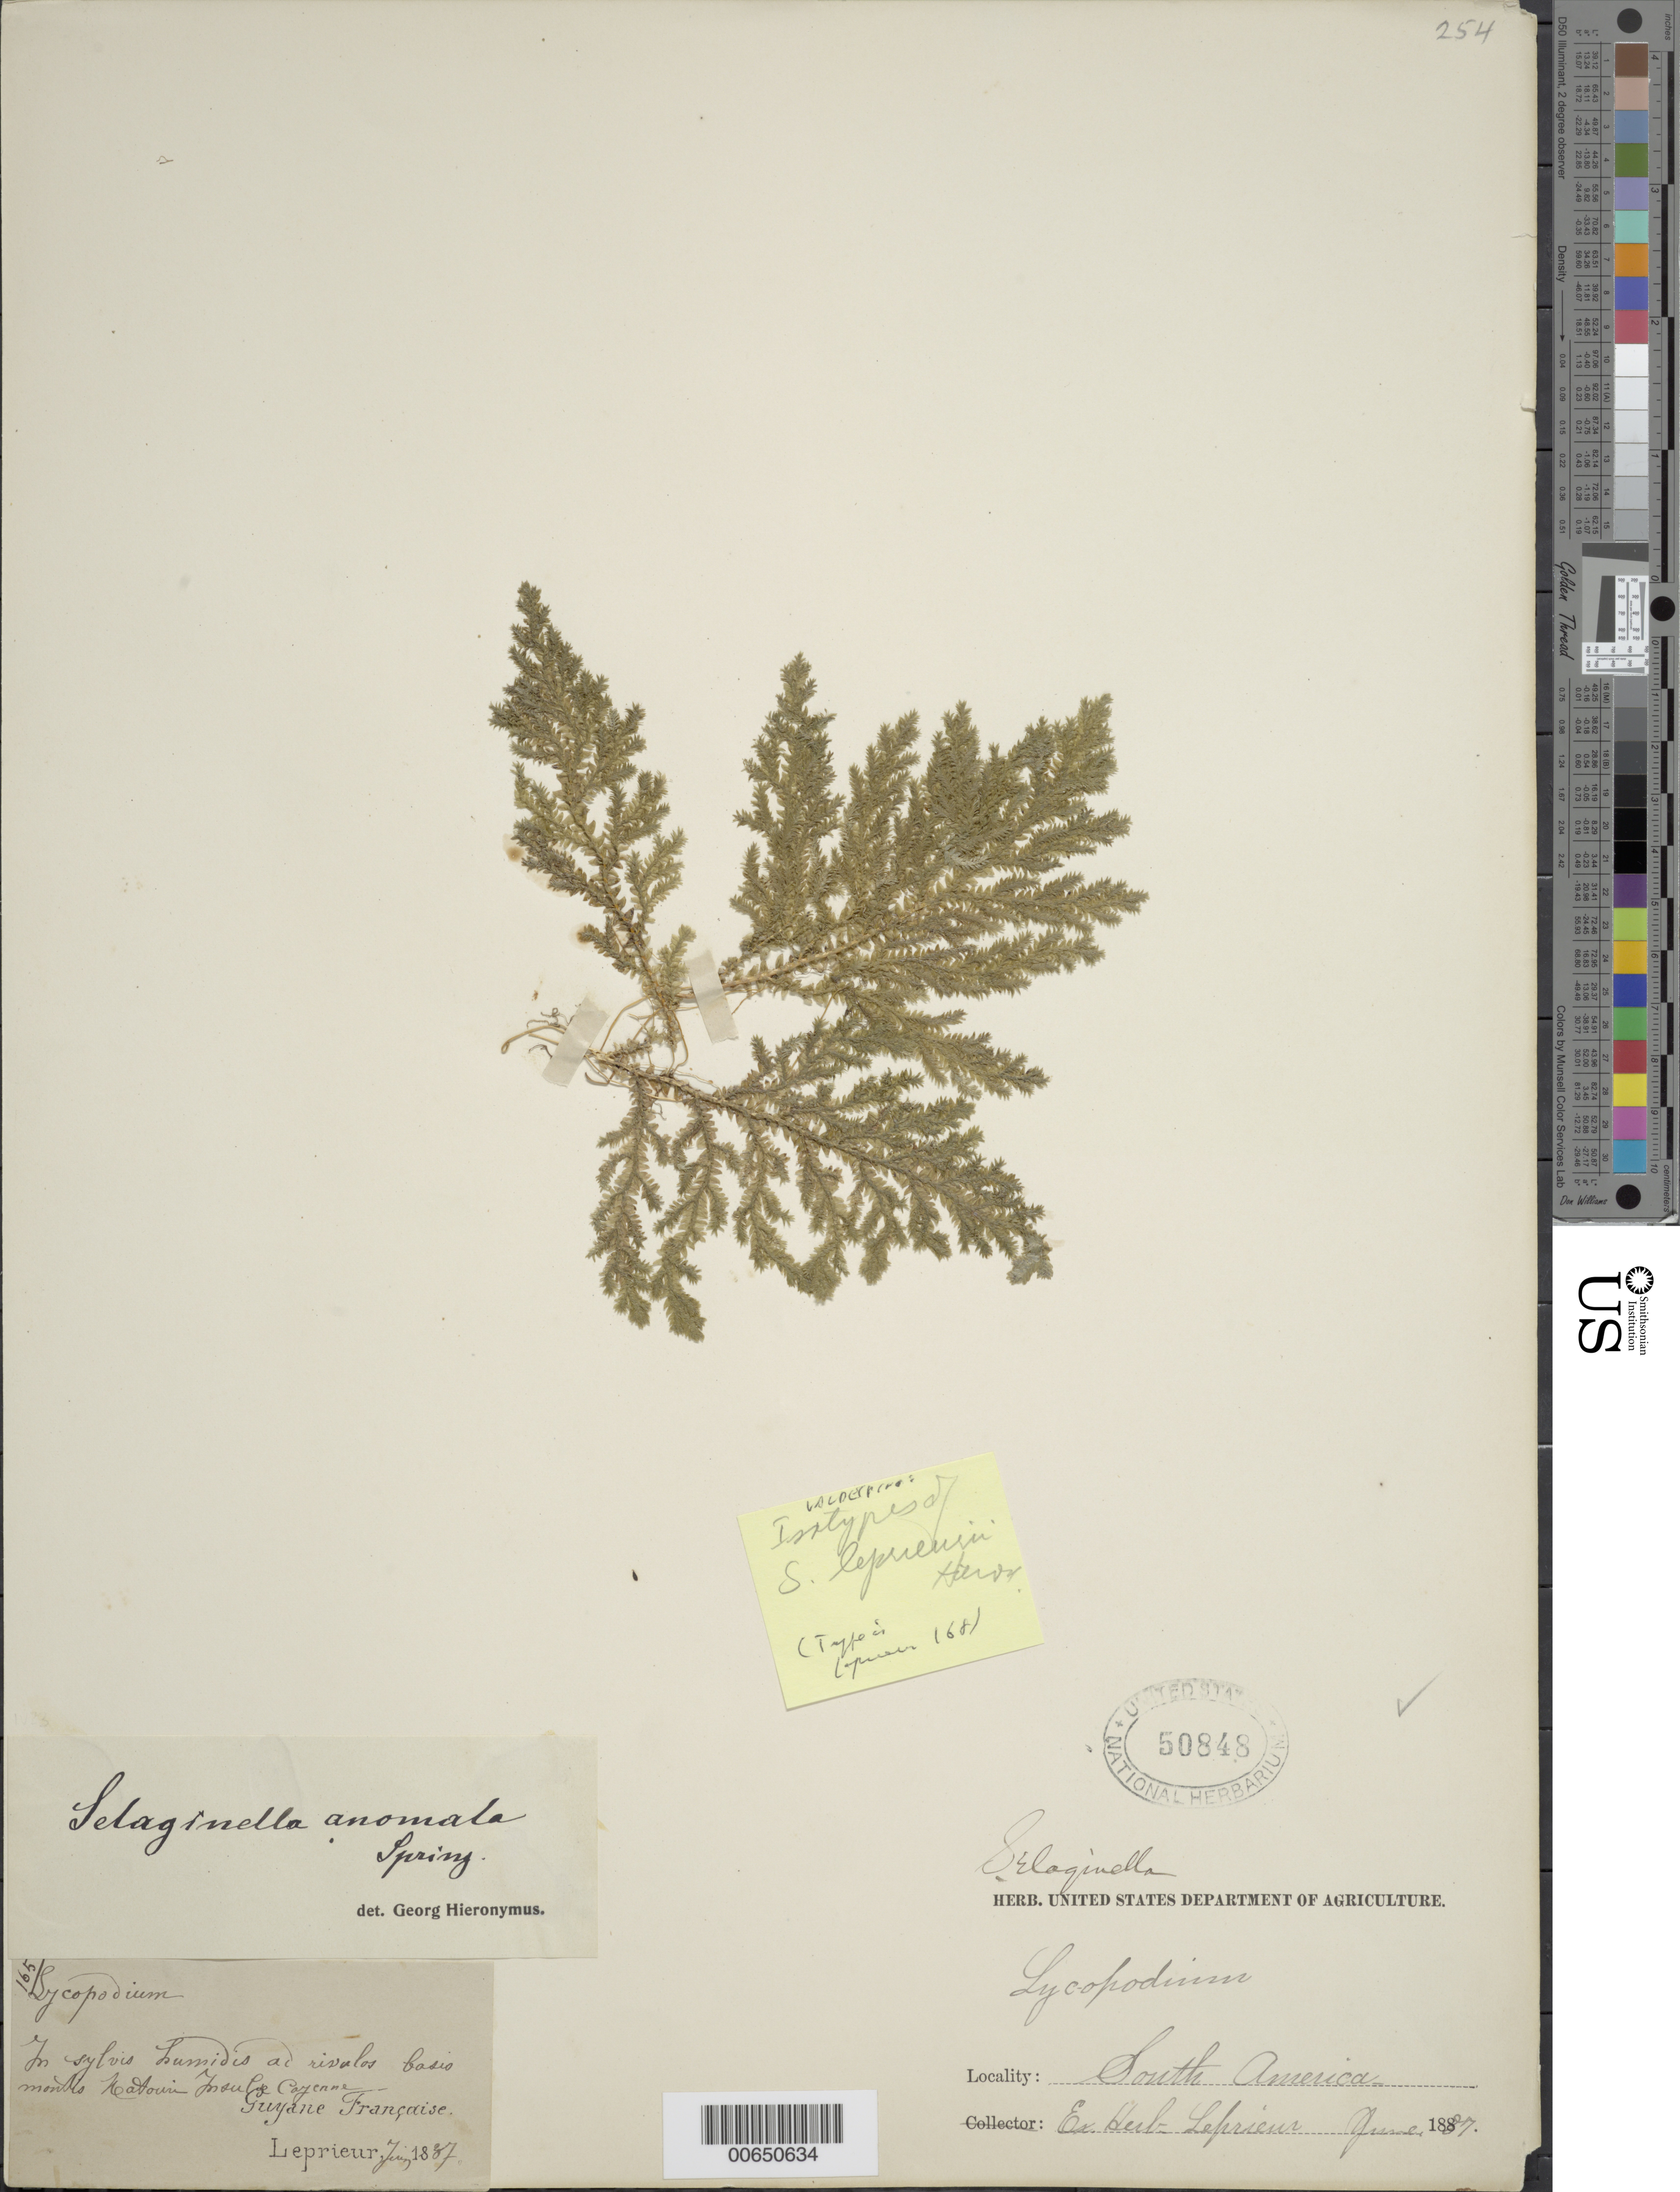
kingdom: Plantae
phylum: Tracheophyta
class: Lycopodiopsida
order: Selaginellales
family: Selaginellaceae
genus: Selaginella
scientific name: Selaginella porelloides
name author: (Lam.) Spring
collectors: F. M. R. Leprieur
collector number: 165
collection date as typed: June 1837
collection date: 1837-06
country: French Guiana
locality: Insulae Cayenne [Matouri ?]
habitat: In sylvis humidis ad rivulos basio montis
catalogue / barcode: US 50848